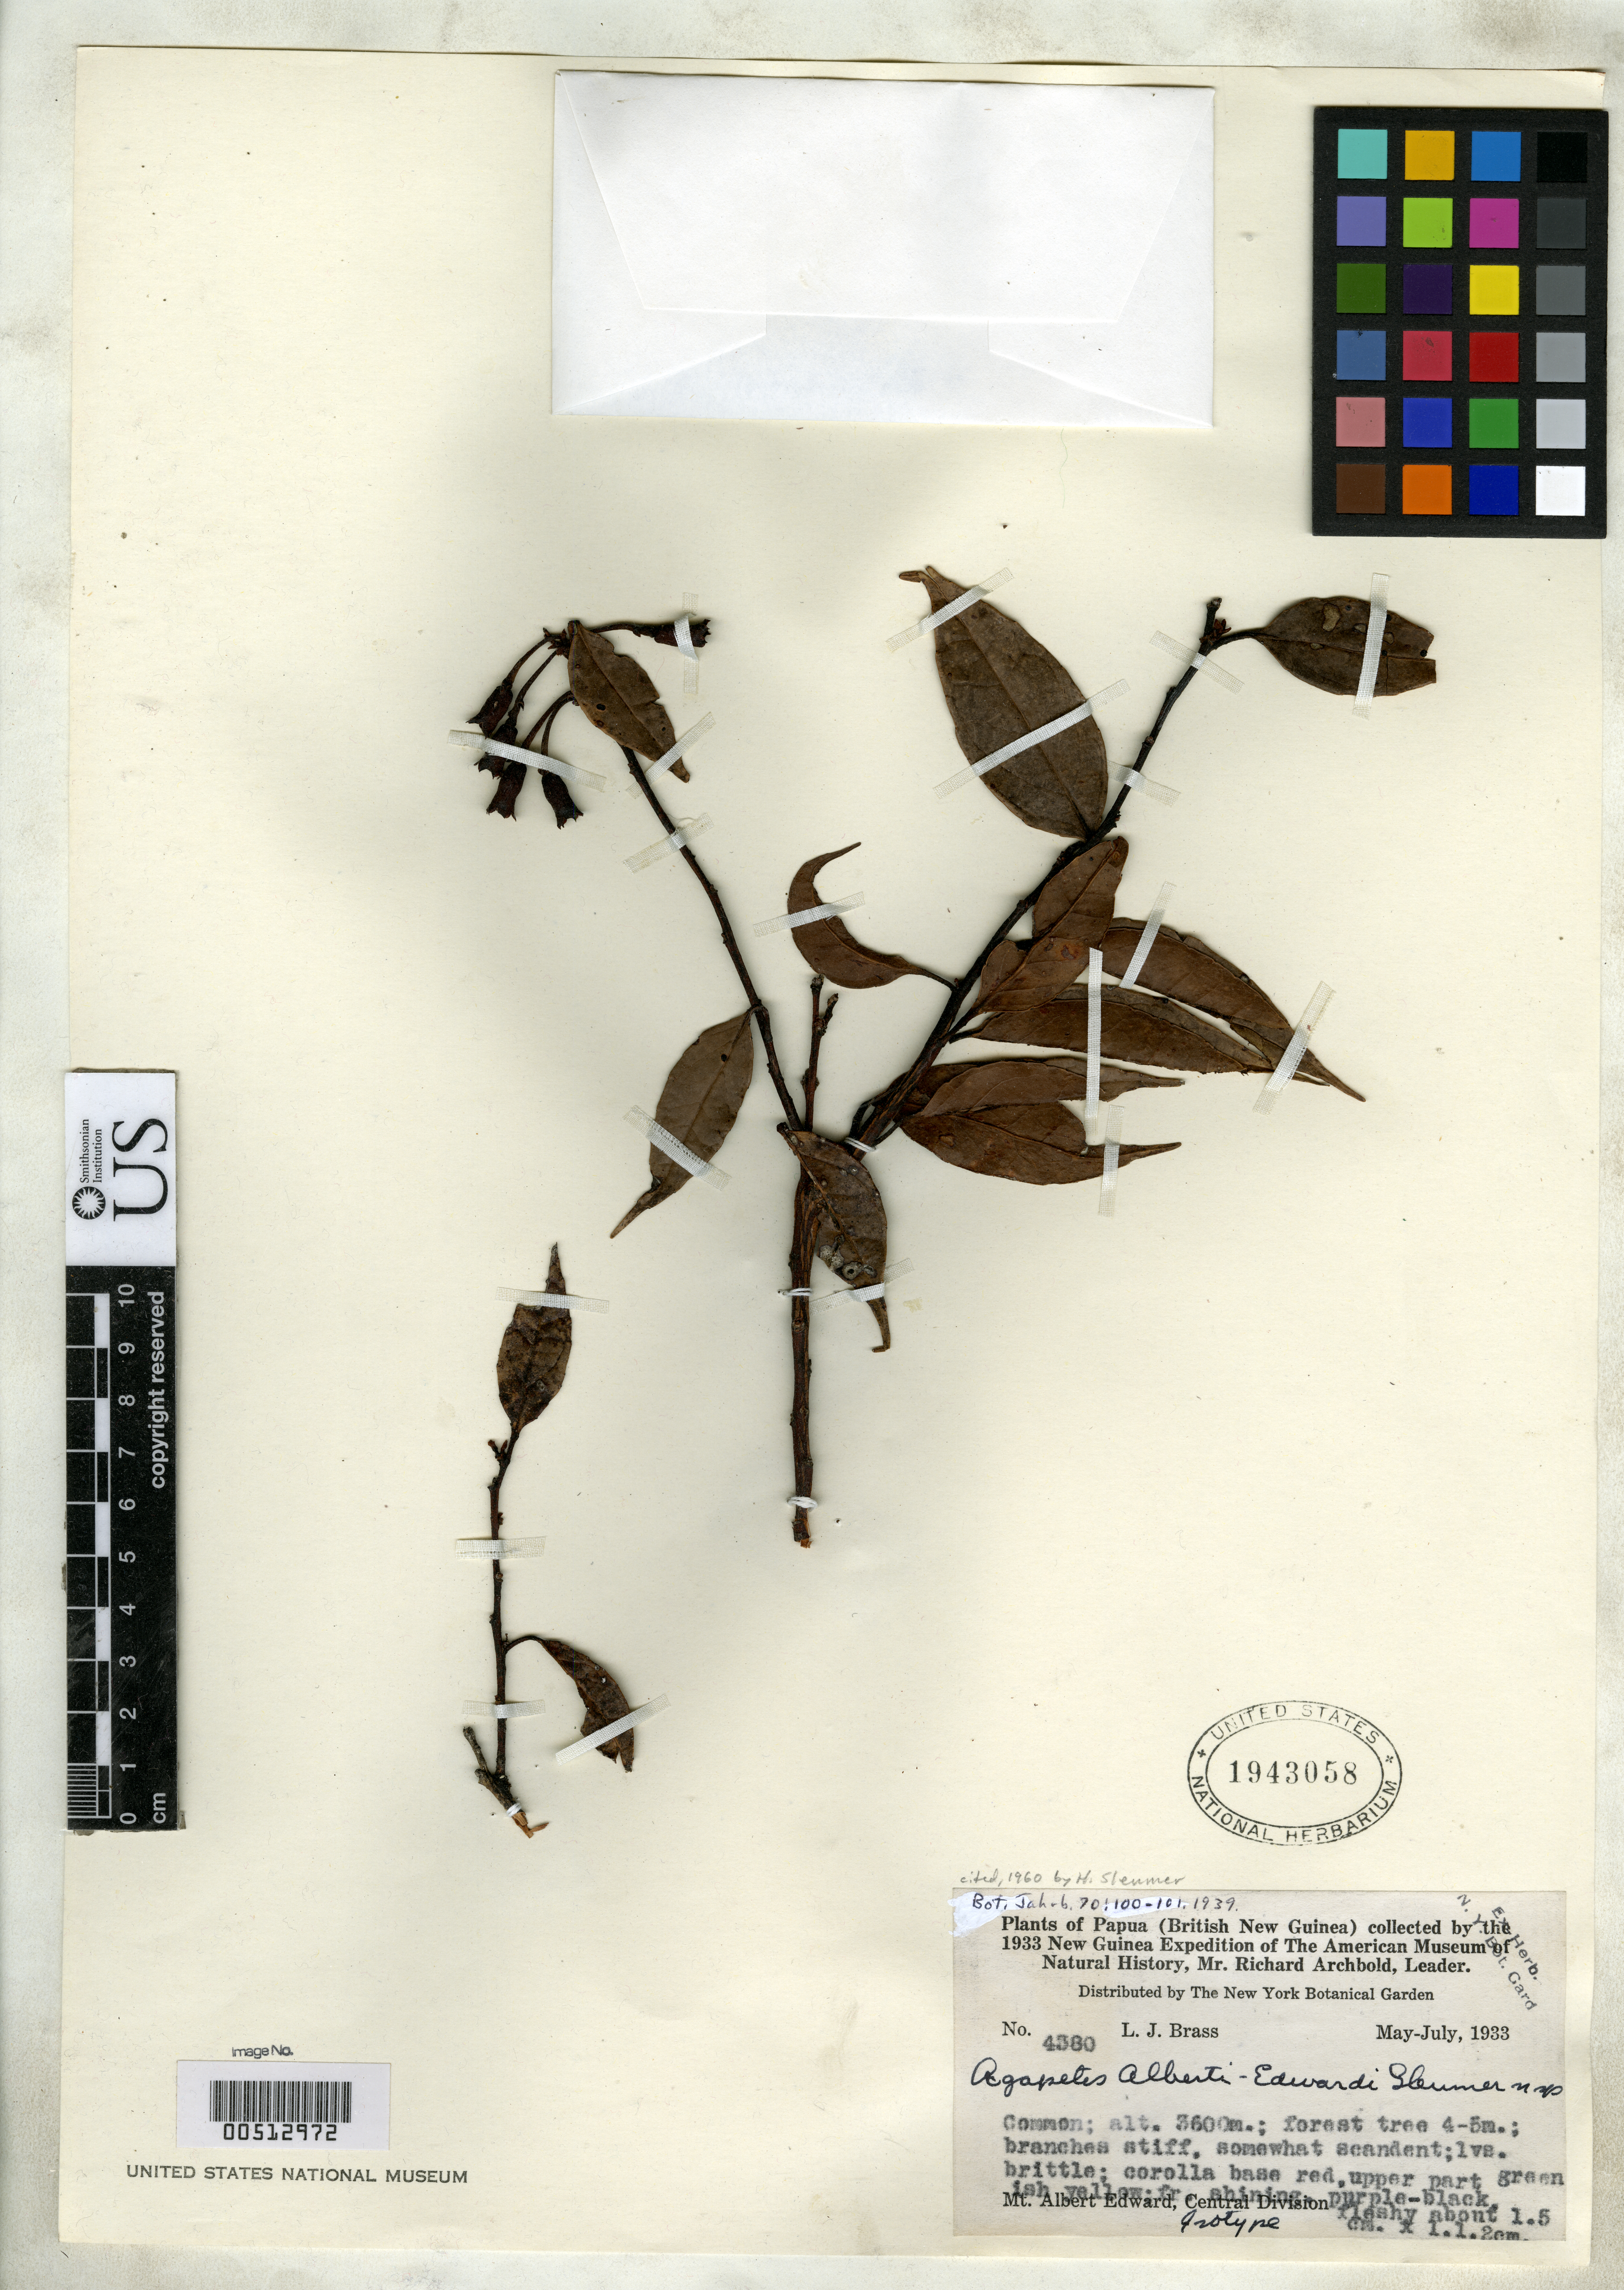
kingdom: Plantae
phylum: Tracheophyta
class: Magnoliopsida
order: Ericales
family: Ericaceae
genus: Agapetes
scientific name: Agapetes alberti-edwardi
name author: Sleumer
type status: Isotype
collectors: L. J. Brass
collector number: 4380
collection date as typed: May 1933 to -- Jul 1933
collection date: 1933-05/1933-07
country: Papua New Guinea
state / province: Central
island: New Guinea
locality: Mt. Albert. Division.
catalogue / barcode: US 1943058